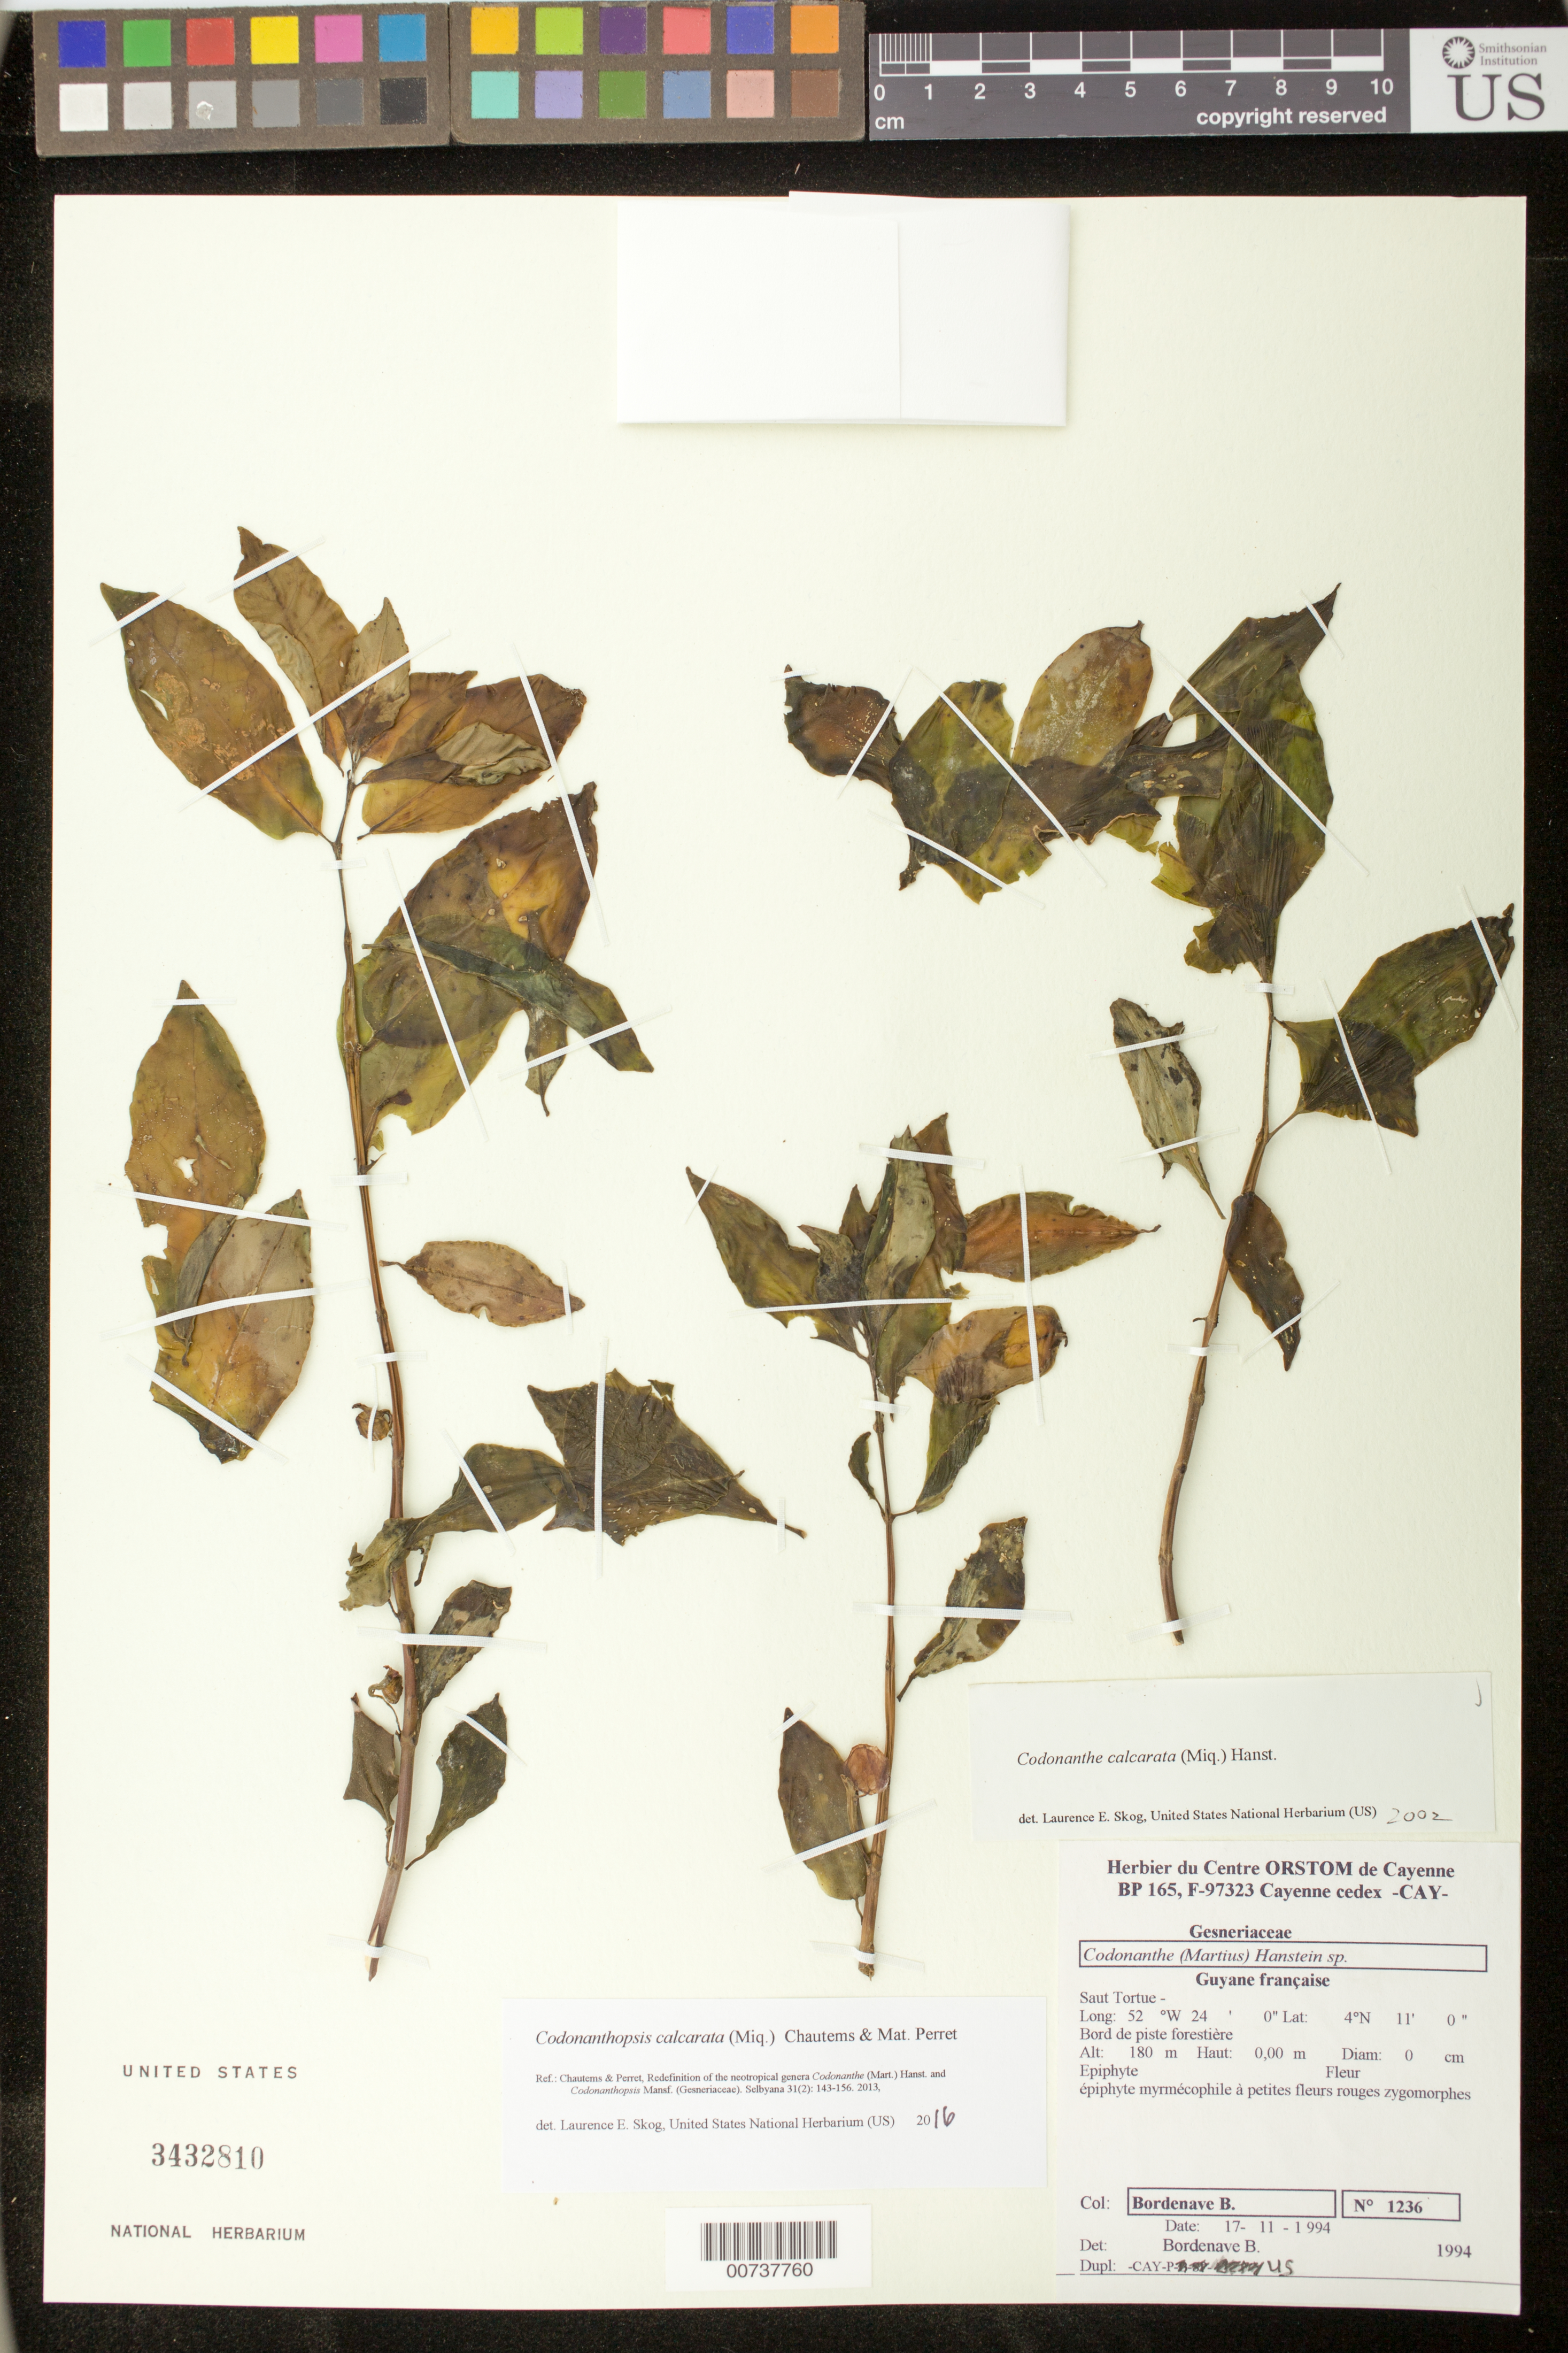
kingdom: Plantae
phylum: Tracheophyta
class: Magnoliopsida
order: Lamiales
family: Gesneriaceae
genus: Codonanthopsis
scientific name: Codonanthopsis calcarata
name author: (Miq.) Chautems & Mat.Perret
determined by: Skog, Laurence E.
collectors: B. Bordenave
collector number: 1236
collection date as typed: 17 Nov 1994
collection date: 1994-11-17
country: French Guiana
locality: Saut Tortue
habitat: Bord de piste forestière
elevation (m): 180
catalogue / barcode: US 3432810